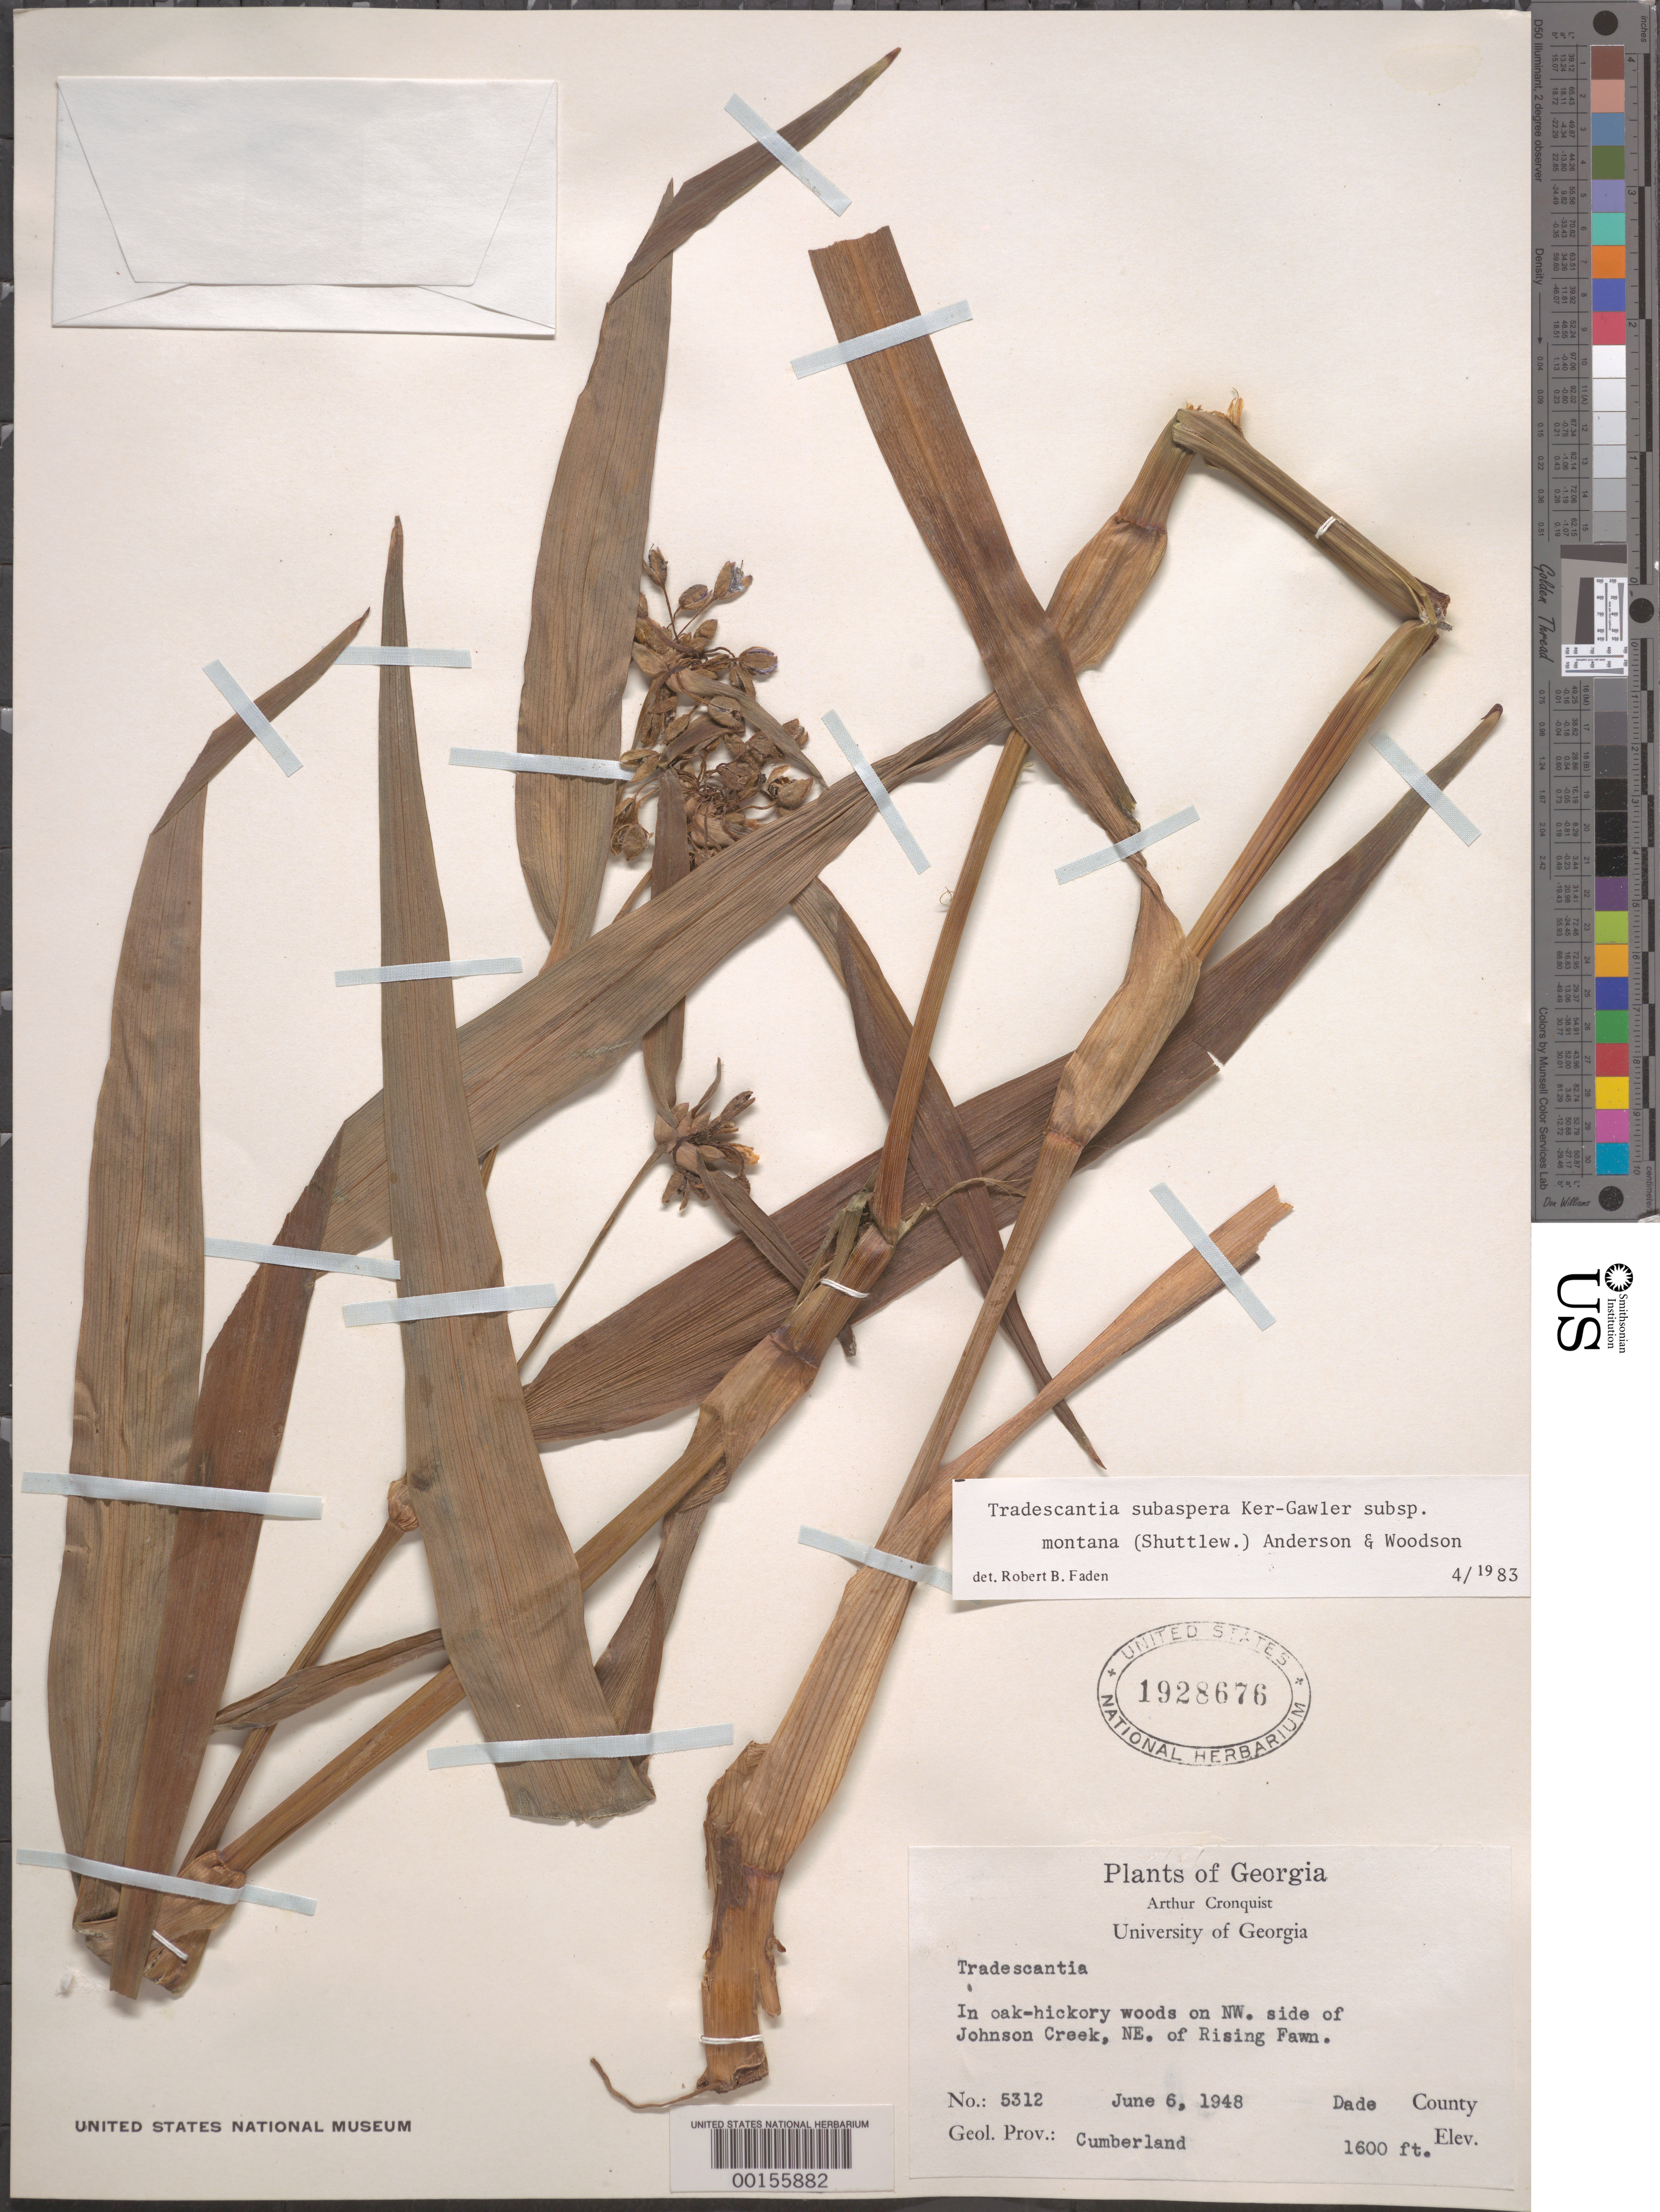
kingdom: Plantae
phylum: Tracheophyta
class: Liliopsida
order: Commelinales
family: Commelinaceae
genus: Tradescantia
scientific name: Tradescantia subaspera var. montana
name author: (Shuttlew. ex Small & Vail) E.S. Anderson & Woodson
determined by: Faden, Robert B., (US), Smithsonian Institution - National Museum of Natural History (UNITED STATES)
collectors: A. J. Cronquist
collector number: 5312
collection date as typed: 06 Jun 1948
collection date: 1948-06-06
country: United States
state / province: Georgia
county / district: Dade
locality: Johnson creek, ne of rising fawn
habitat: Oak-hickory woods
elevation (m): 488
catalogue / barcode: US 1928676